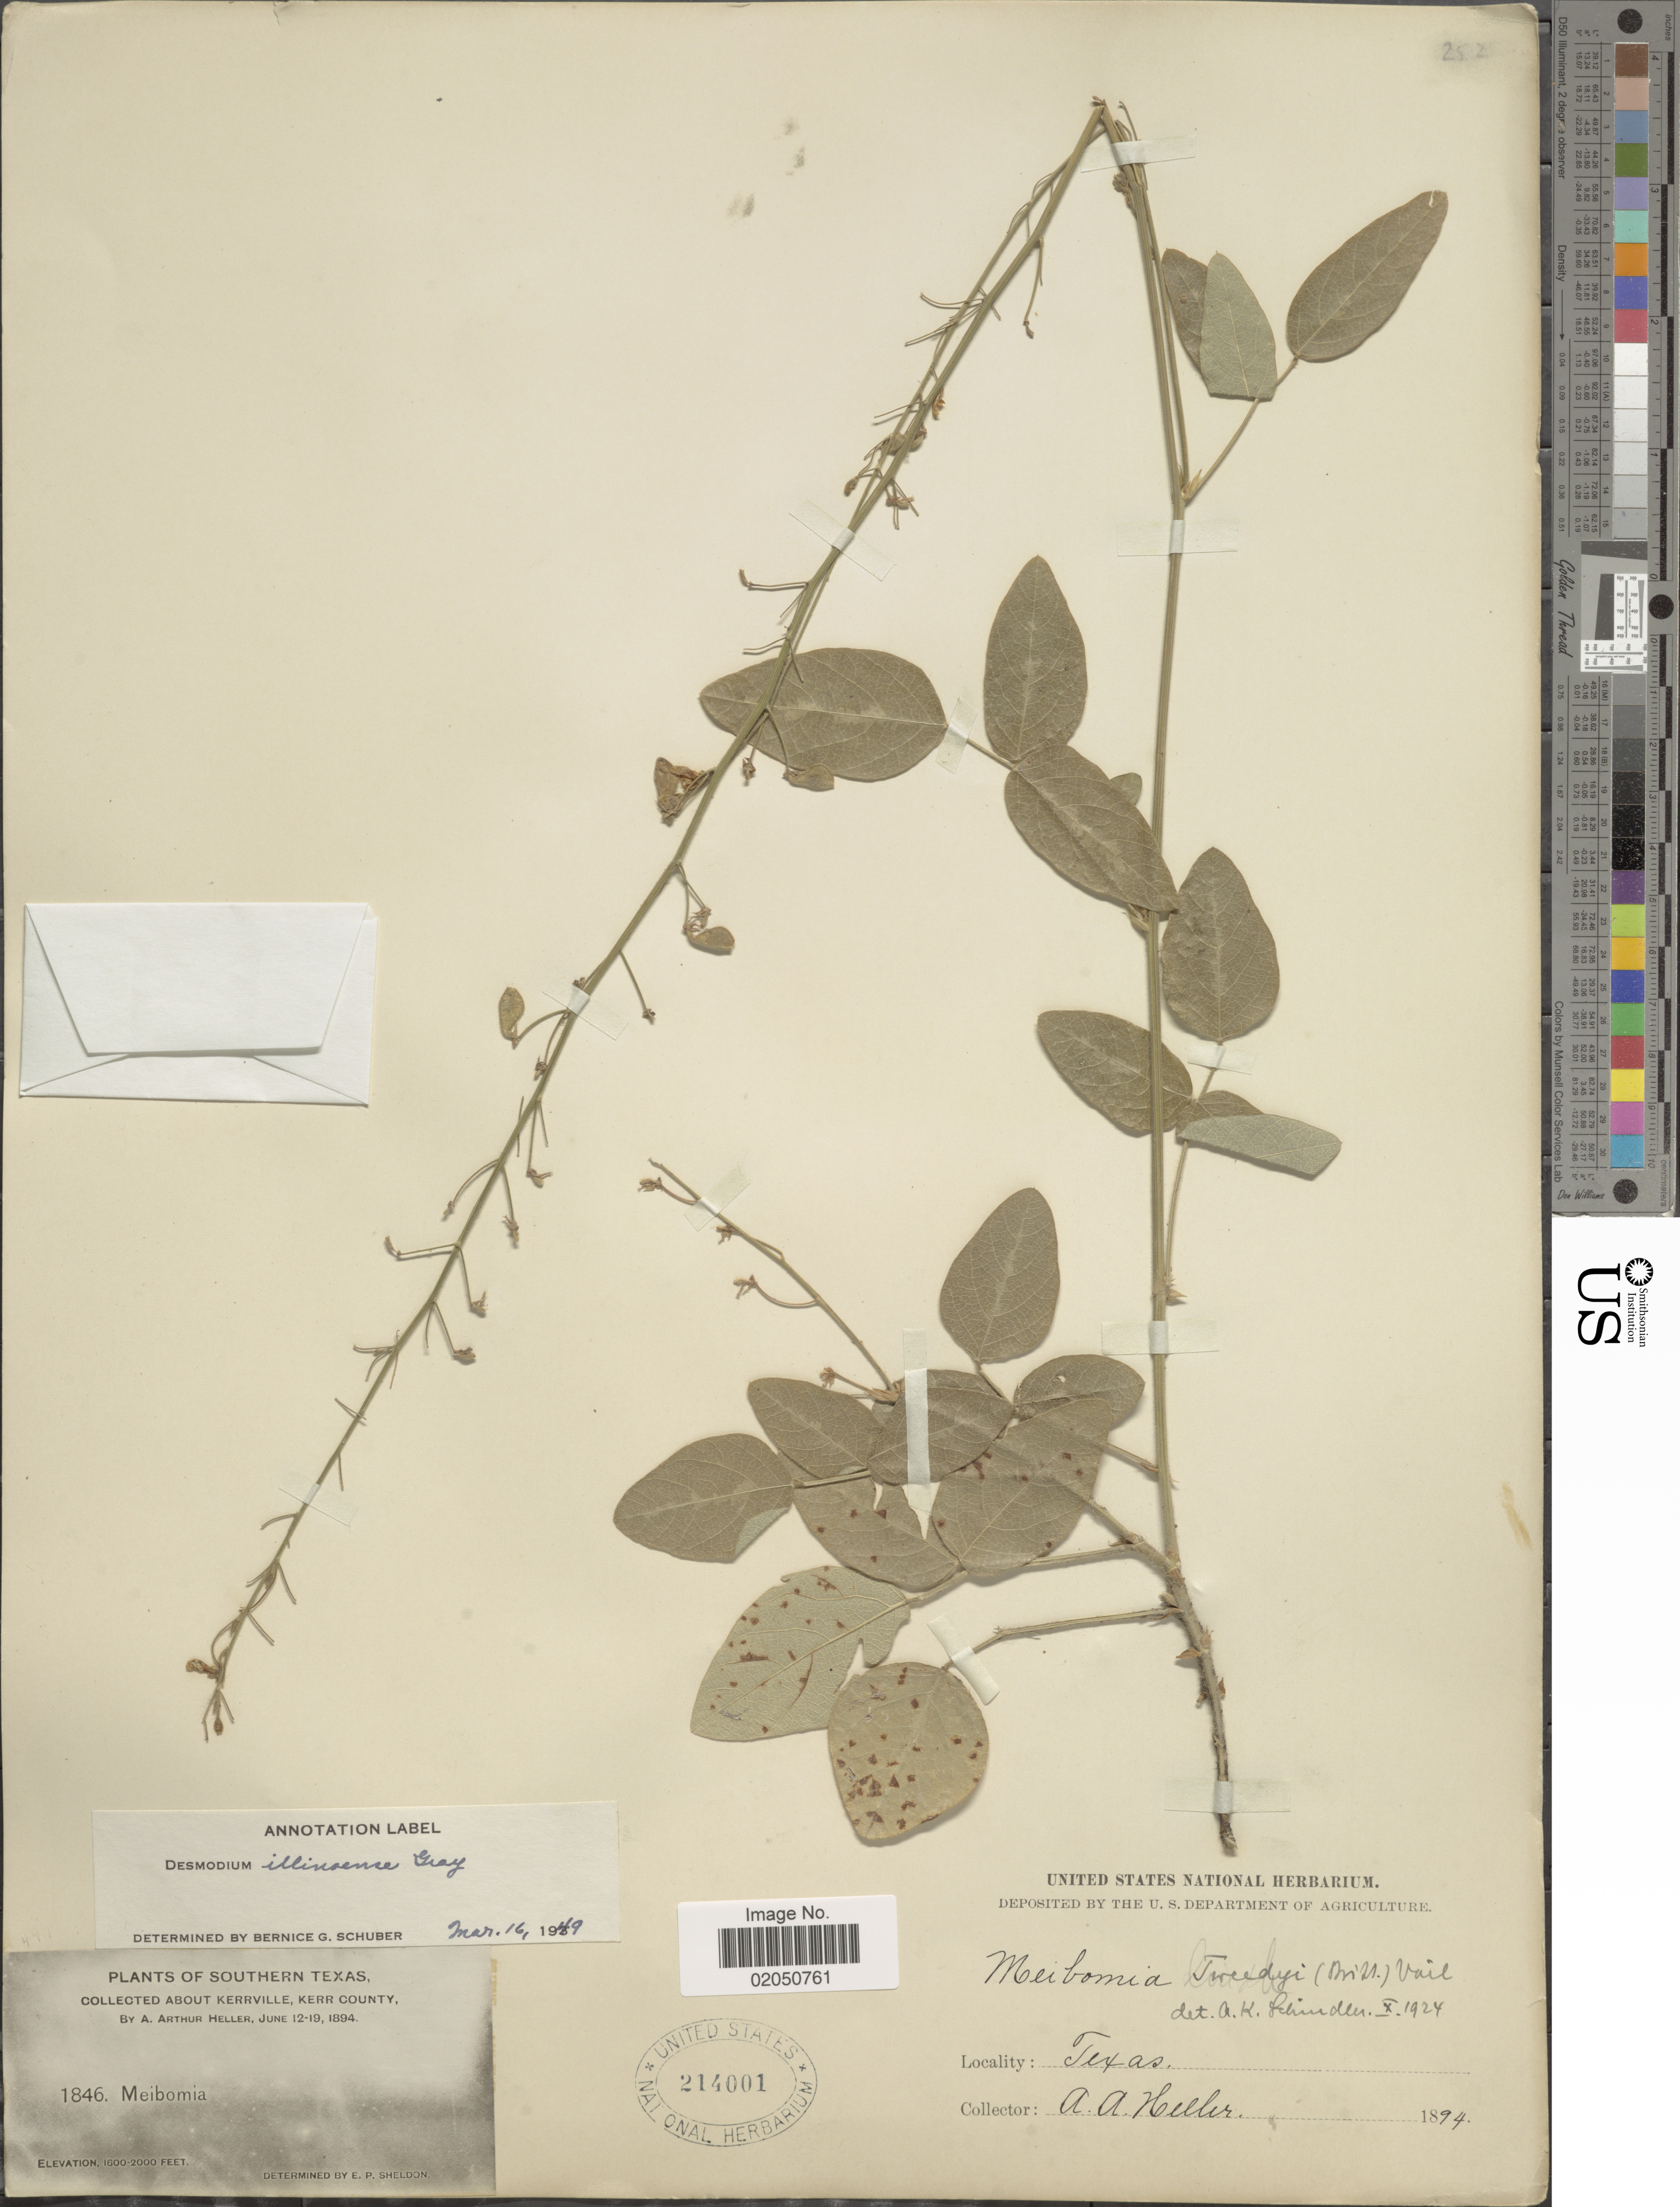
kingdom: Plantae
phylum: Tracheophyta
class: Magnoliopsida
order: Fabales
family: Fabaceae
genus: Desmodium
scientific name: Desmodium illinoense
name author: A. Gray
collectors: A. A. Heller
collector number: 1846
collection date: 1894-06-12/1894-06-19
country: United States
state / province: Texas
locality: Southern Texas, about Kerrville, Kerr County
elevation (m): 488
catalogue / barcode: US 214001